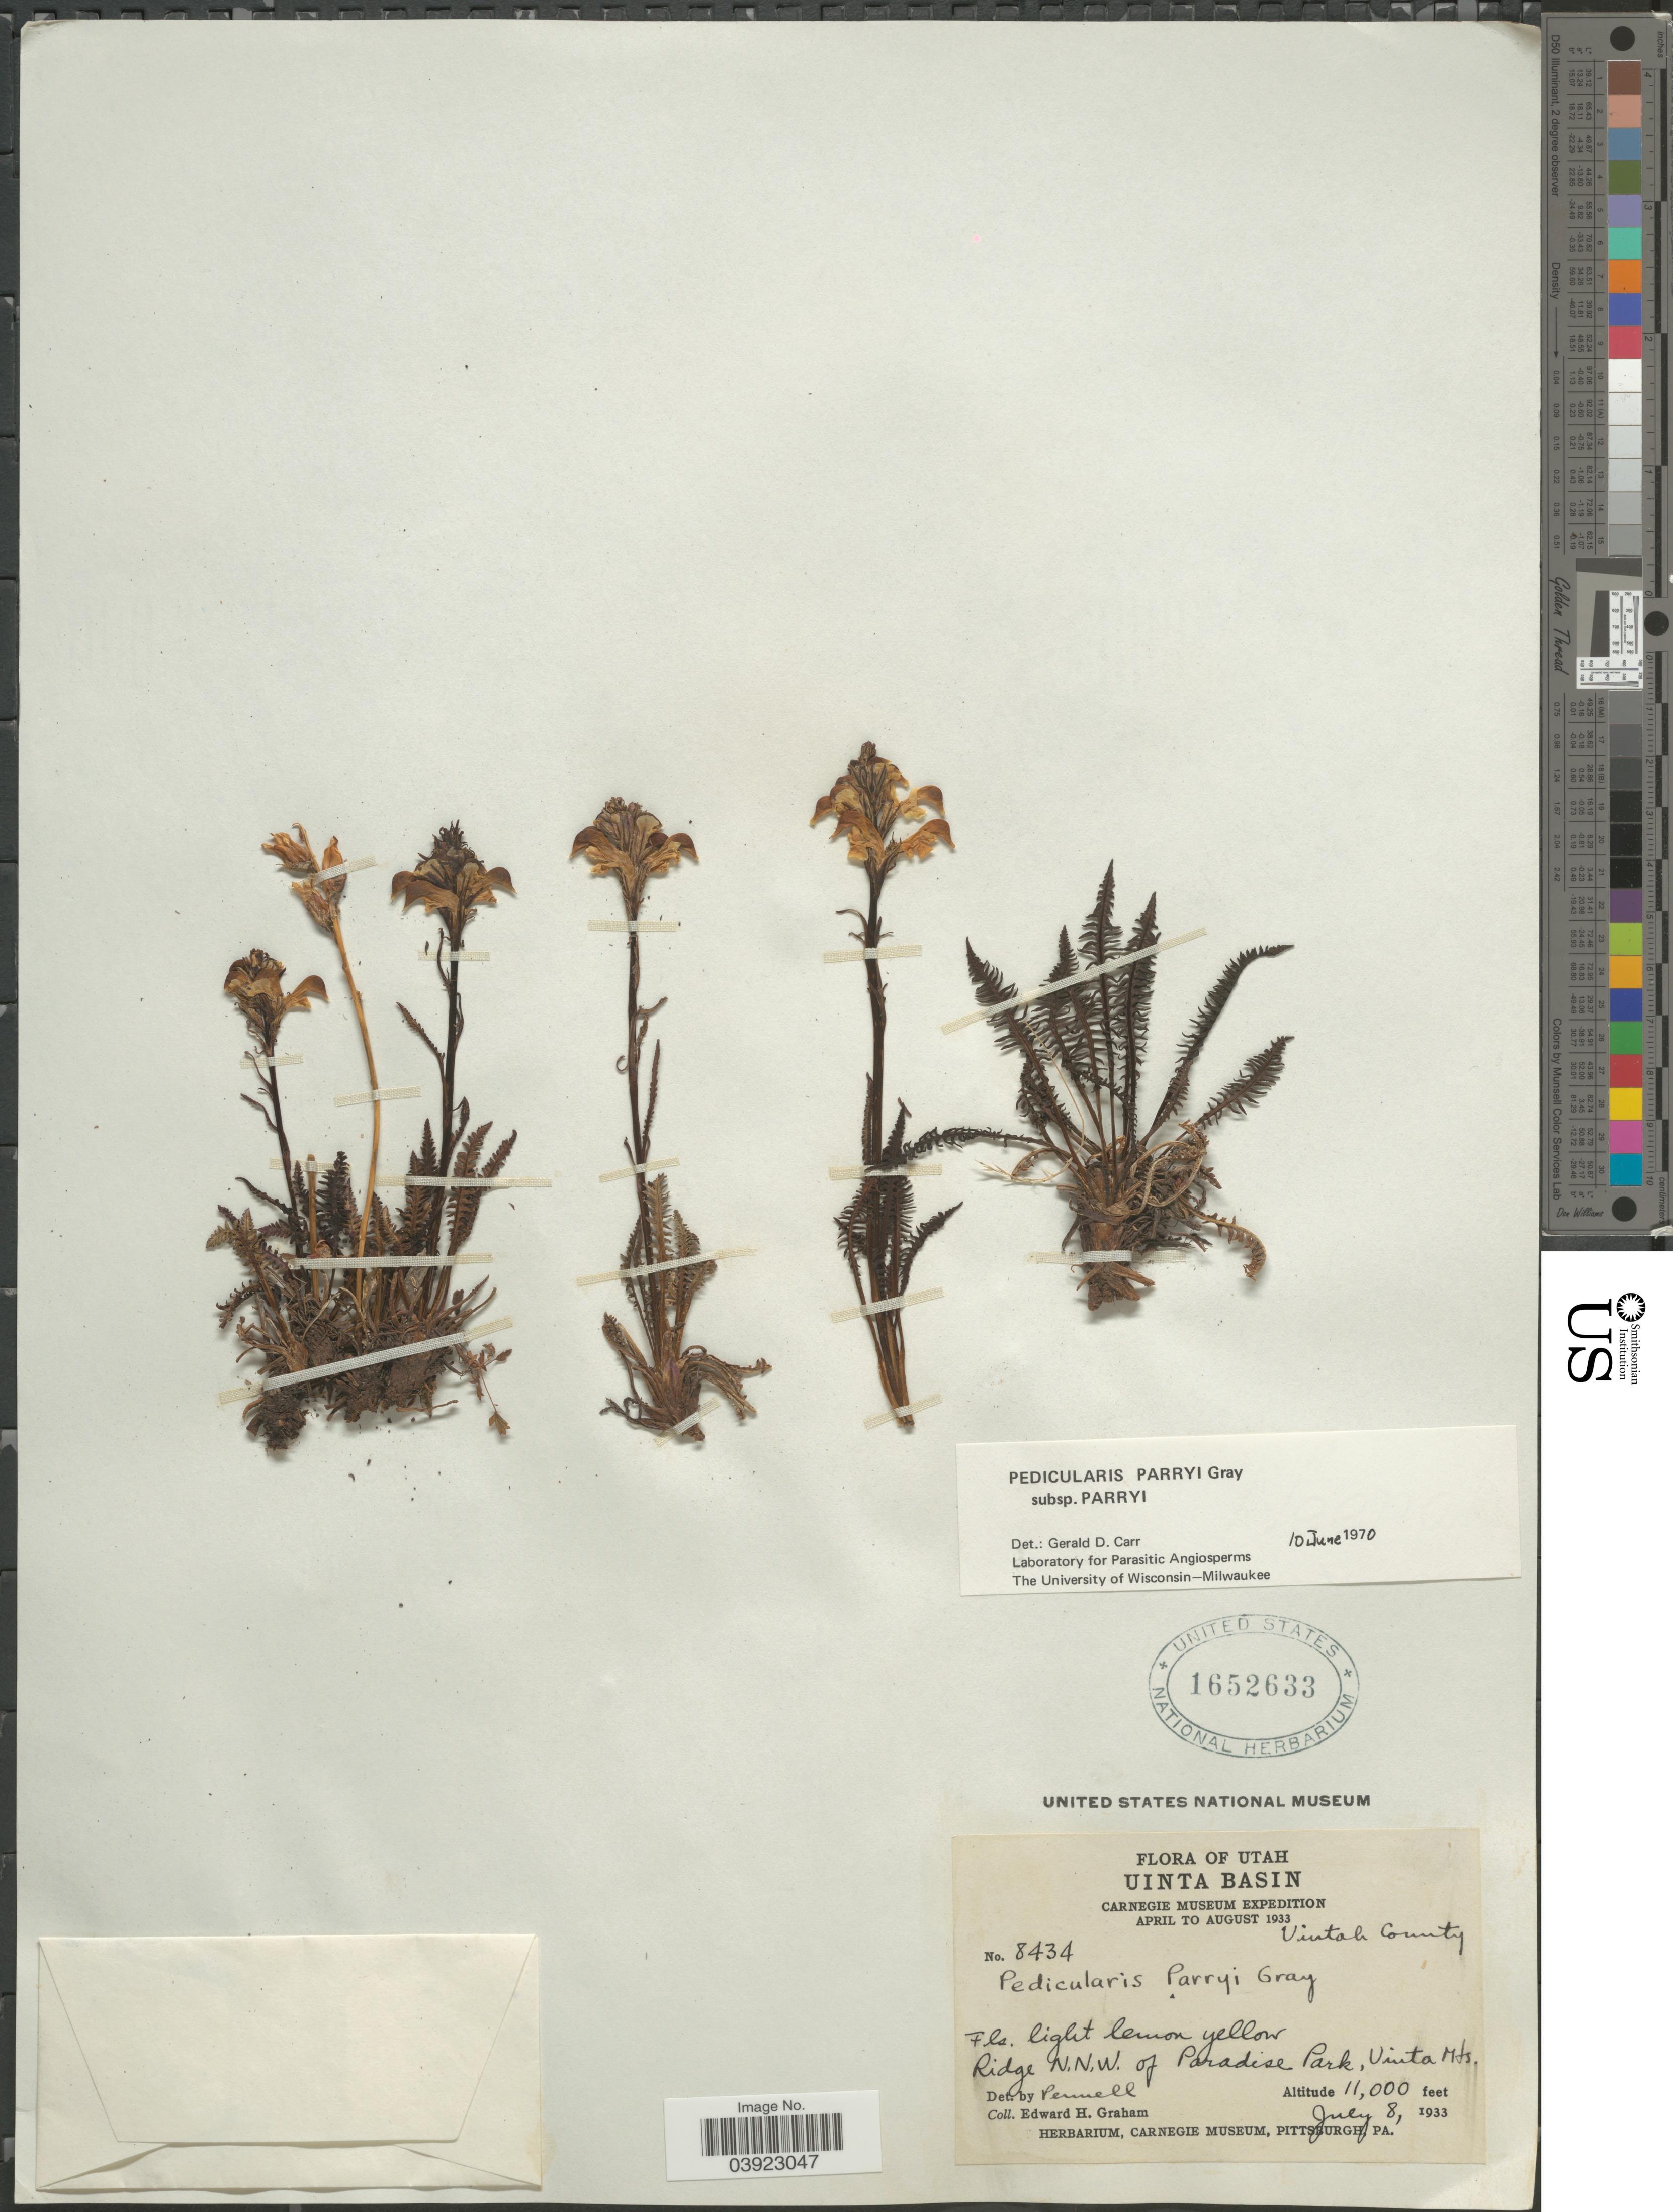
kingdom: Plantae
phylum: Tracheophyta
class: Magnoliopsida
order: Lamiales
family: Orobanchaceae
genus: Pedicularis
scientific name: Pedicularis parryi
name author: A. Gray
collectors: E. H. Graham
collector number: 8434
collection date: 1933-07-08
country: United States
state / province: Utah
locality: Uinta Basin. Uinta County. Ridge N.N.W. of Paradise Park, Uinta Mts.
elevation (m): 3353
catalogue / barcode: US 1652633